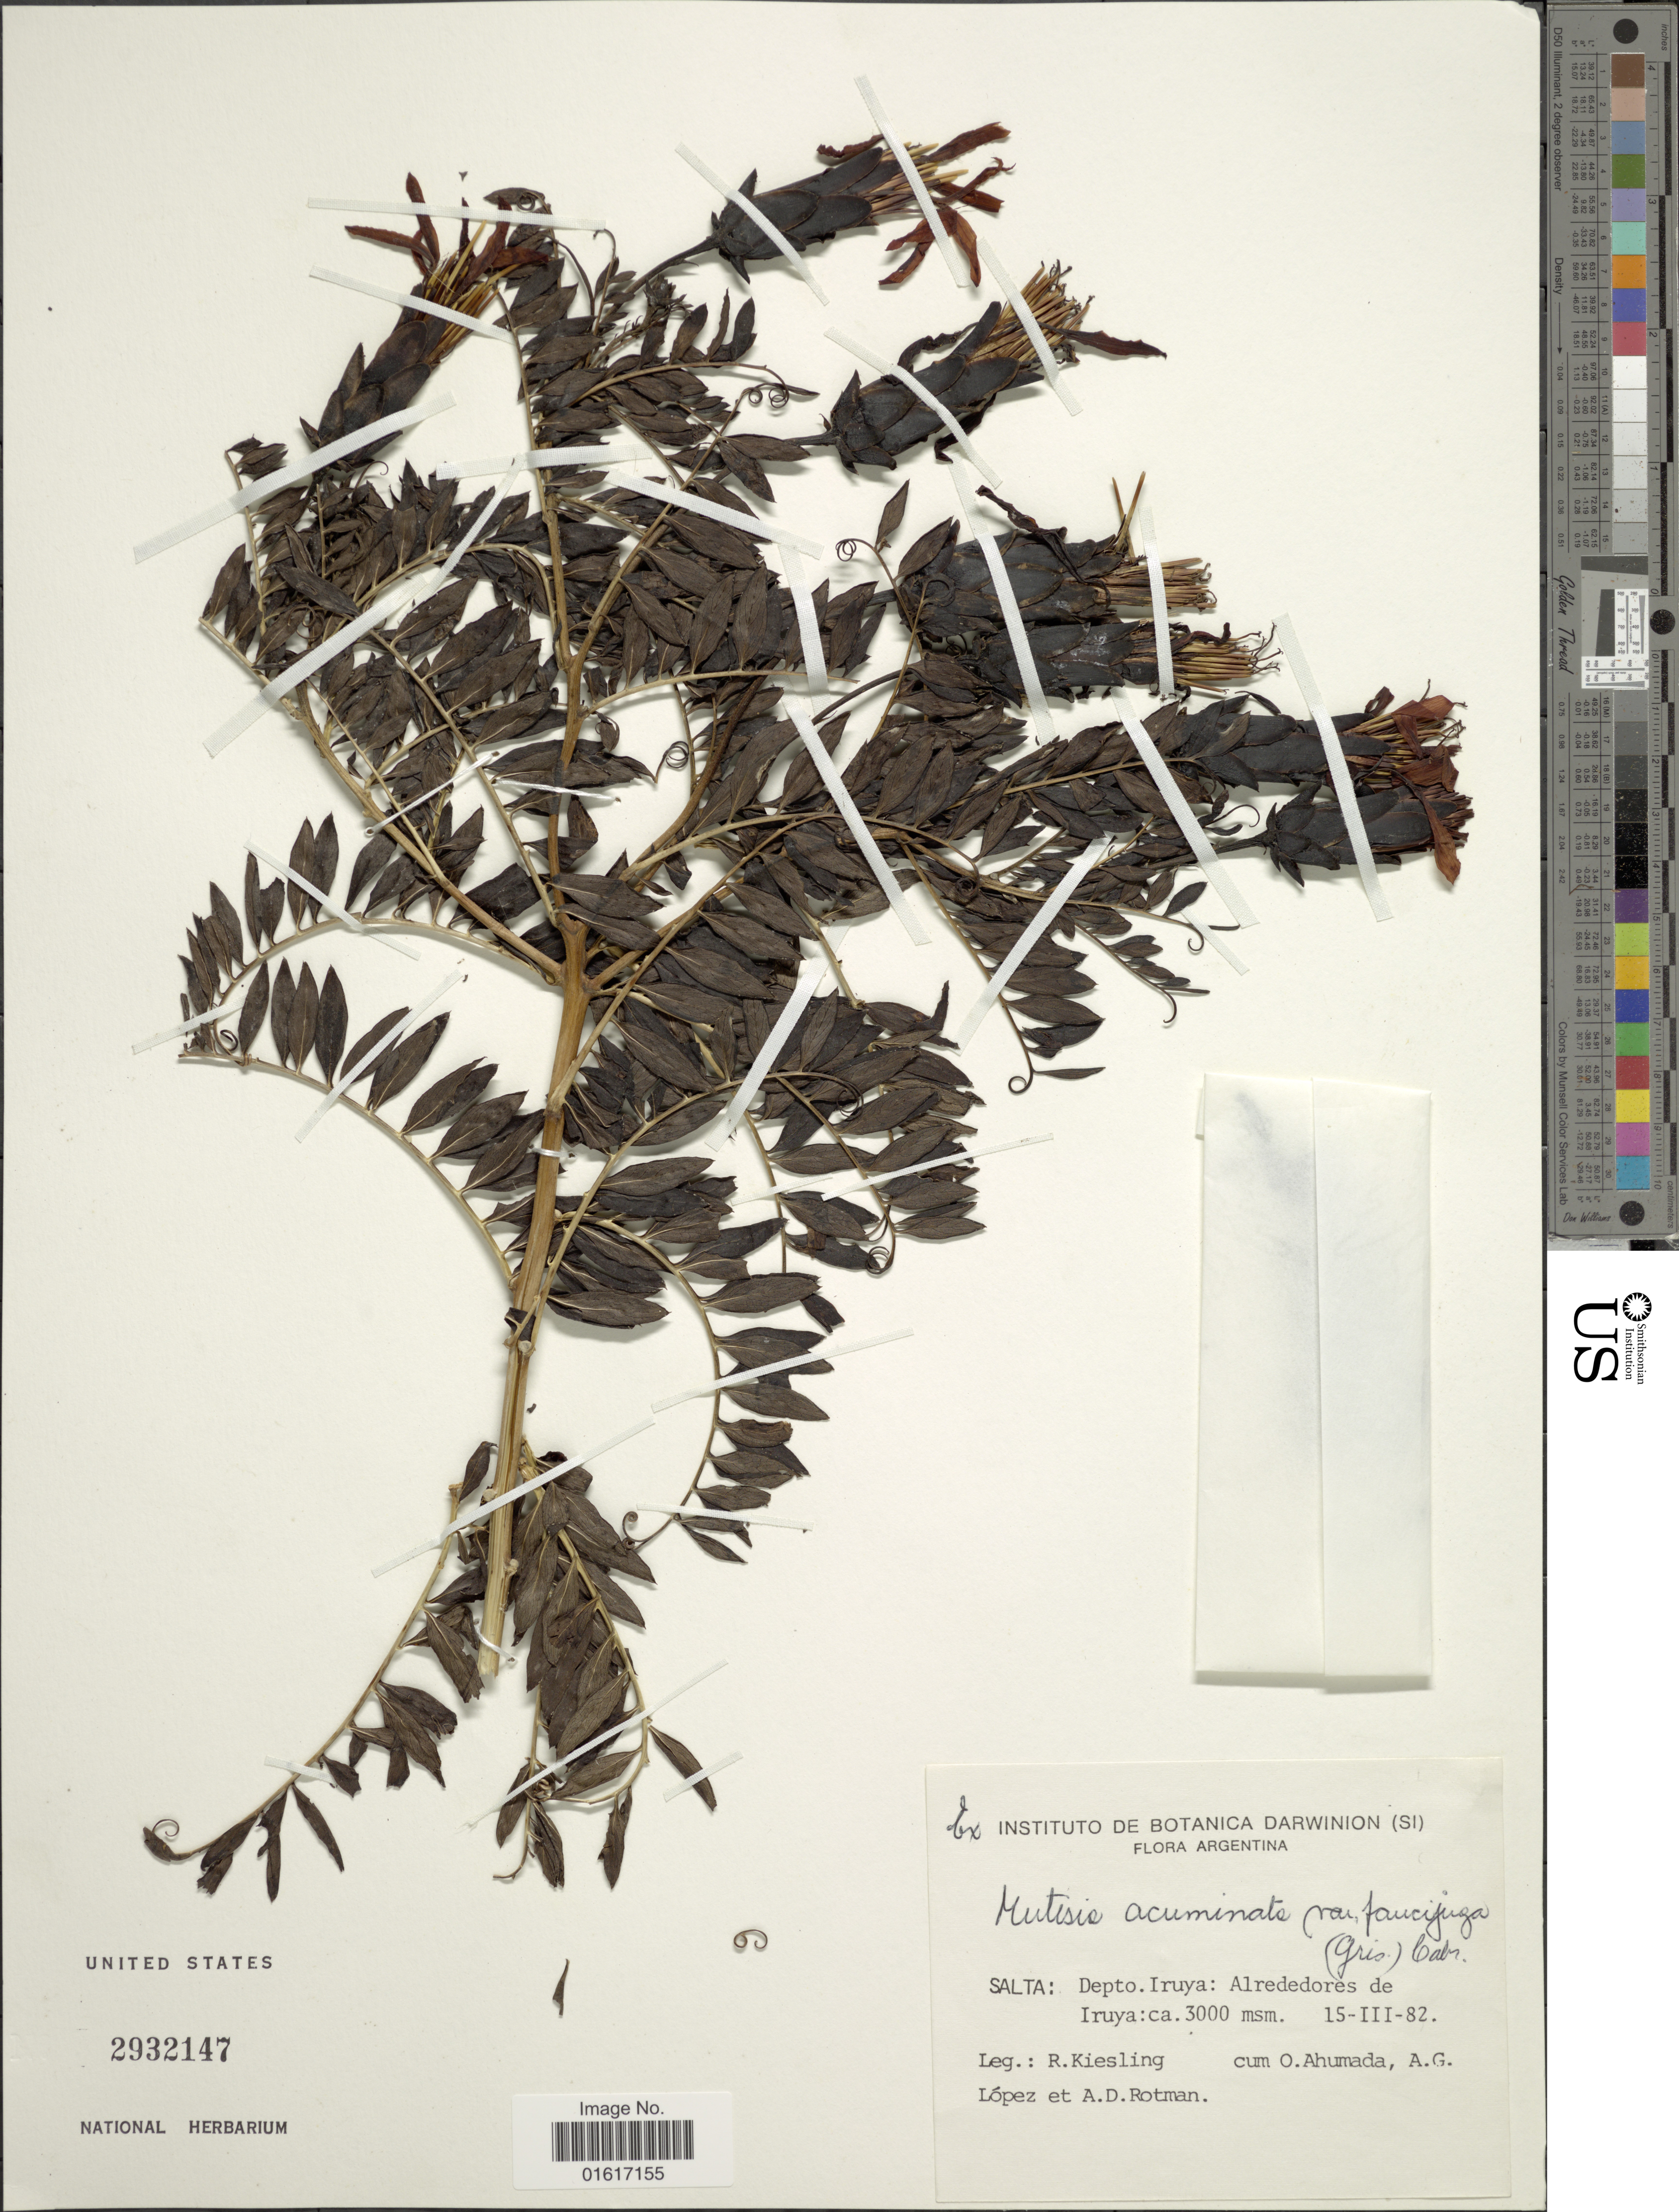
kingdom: Plantae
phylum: Tracheophyta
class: Magnoliopsida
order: Asterales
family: Asteraceae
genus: Mutisia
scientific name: Mutisia acuminata var. paucijuga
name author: (Griseb.) Cabrera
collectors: R. Kiesling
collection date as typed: Transcribed d/m/y: 15/3/82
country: Argentina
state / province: Salta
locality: Depto. Iruya: Alrededores de Iruya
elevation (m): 3000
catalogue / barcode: US 2932147